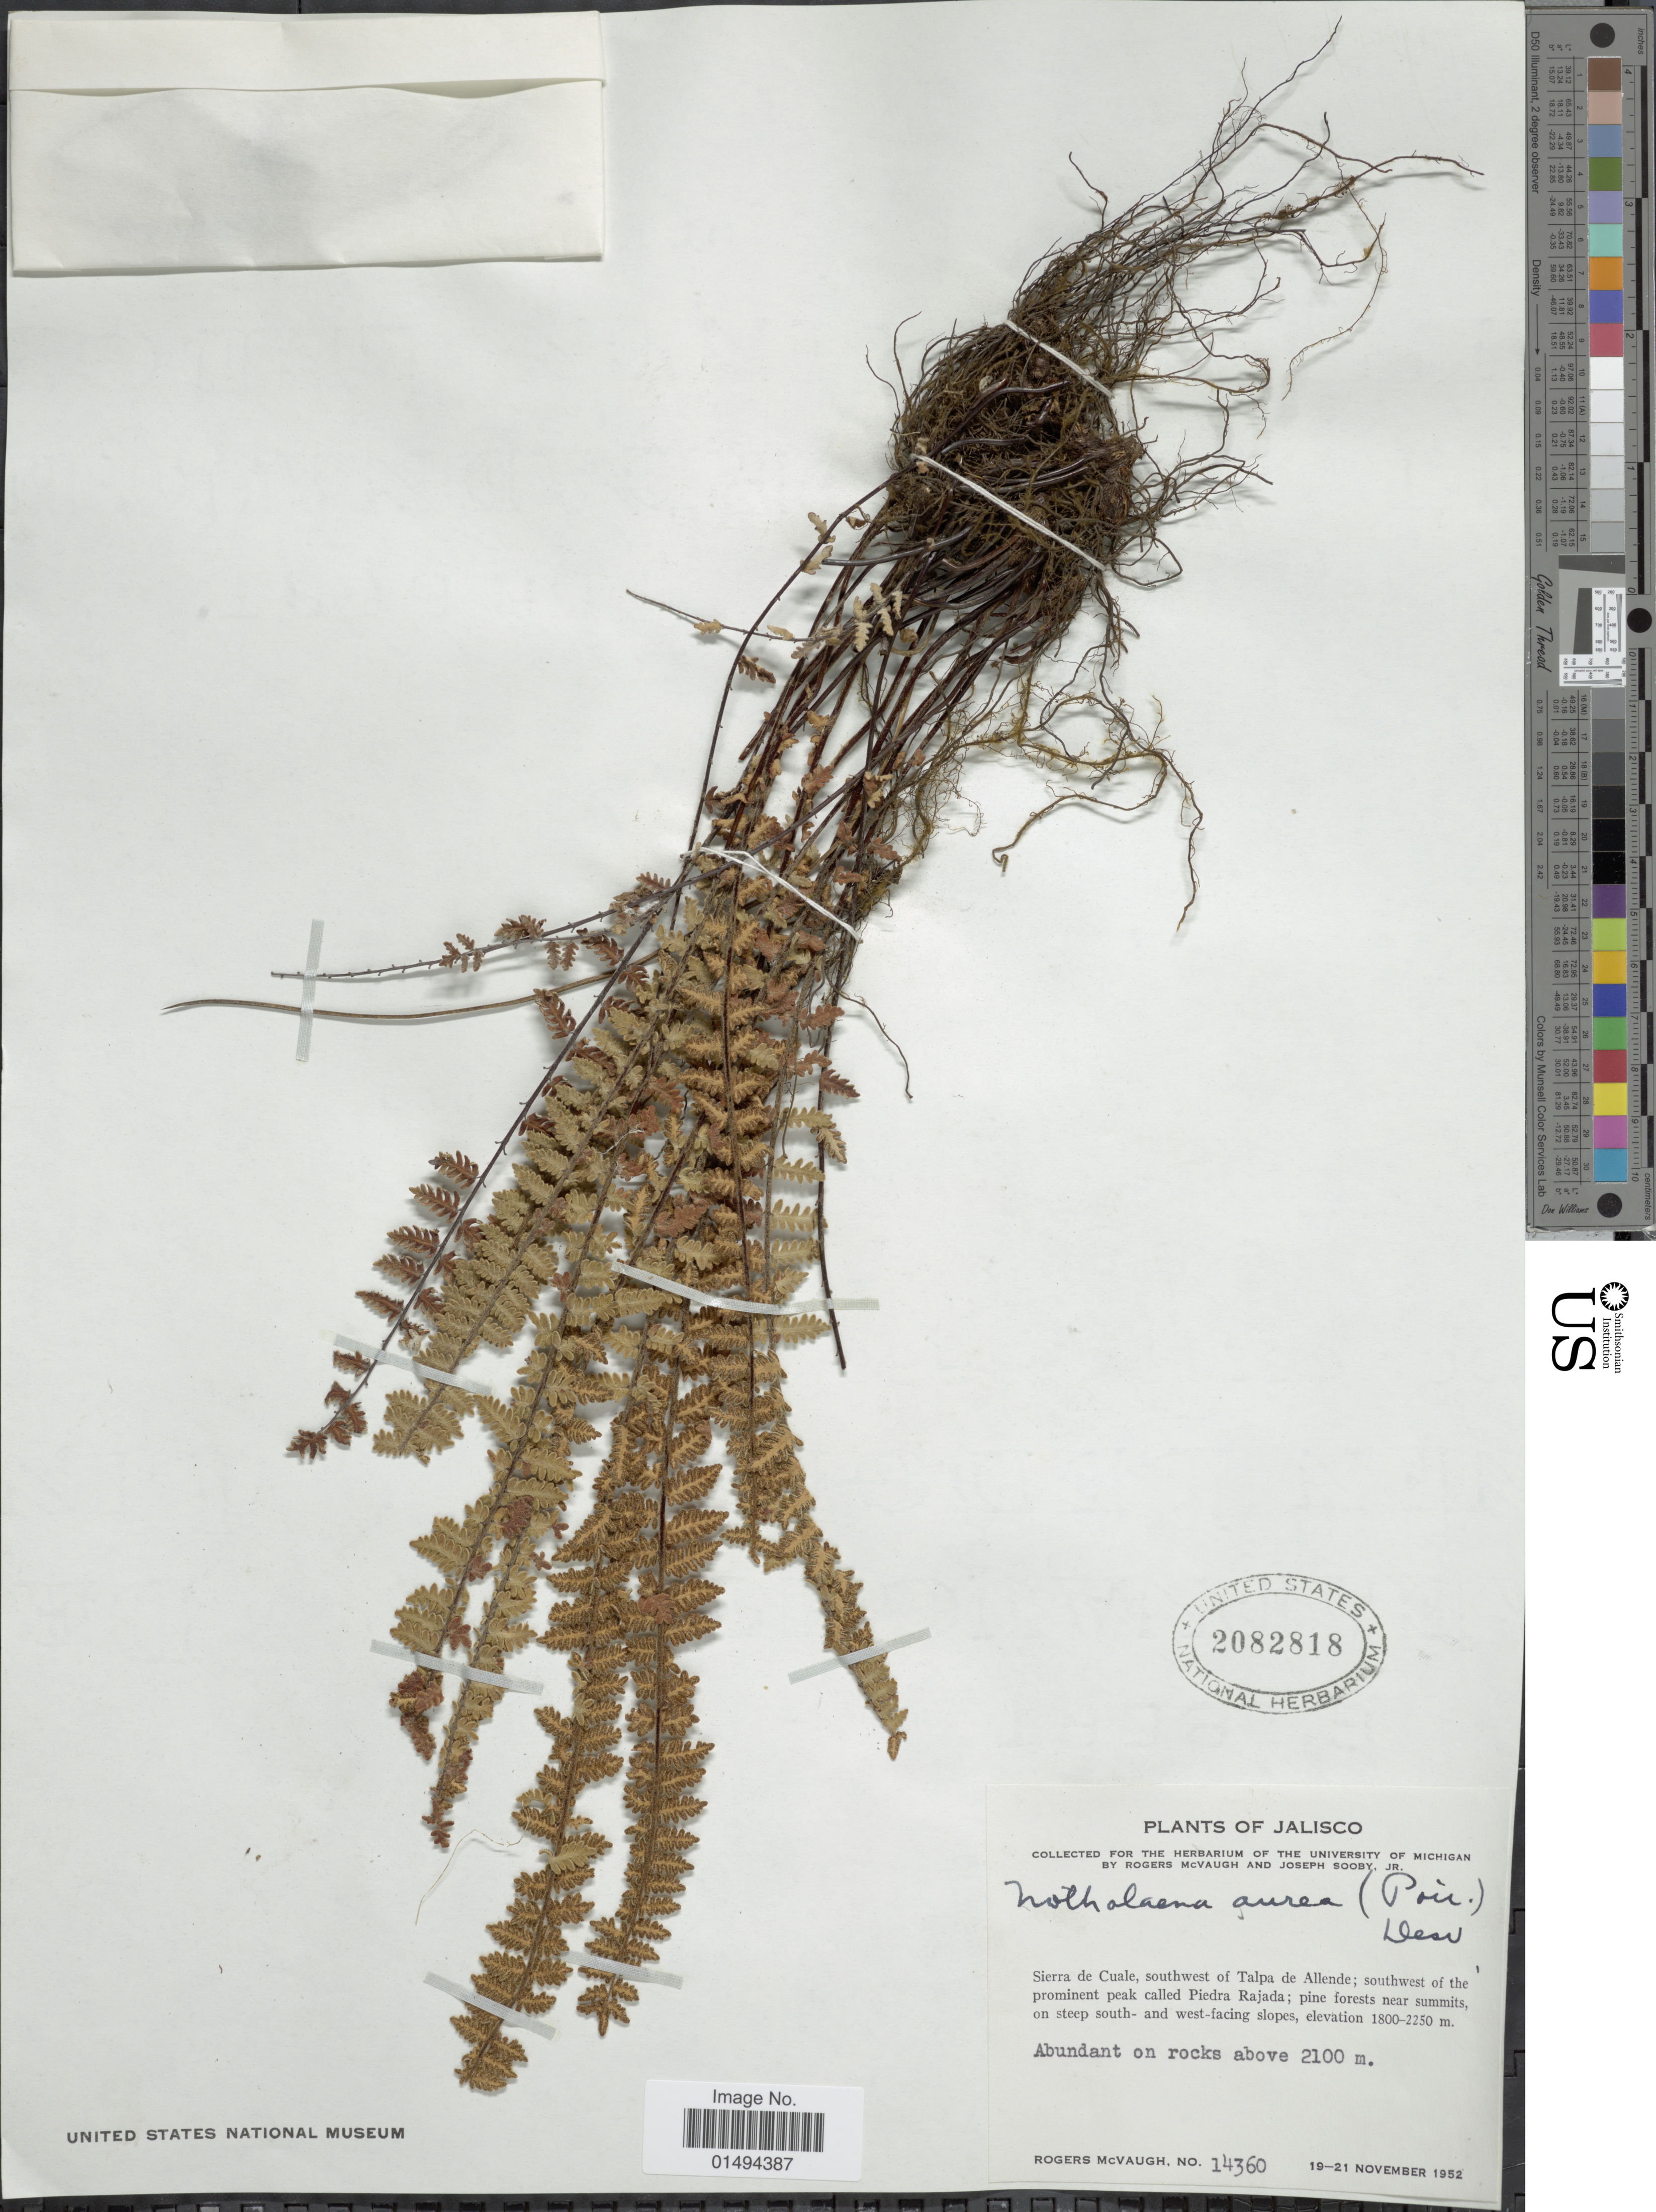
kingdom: Plantae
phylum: Tracheophyta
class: Polypodiopsida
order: Polypodiales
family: Pteridaceae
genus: Myriopteris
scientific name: Myriopteris aurea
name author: (Poir.) Grusz & Windham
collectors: R. McVaugh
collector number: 14360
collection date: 1953-11-19/1953-11-21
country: Mexico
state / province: Jalisco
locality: Sierra de Cuale, southwest of Talpa de Allende; southwest of the prominent peak called Piedra Rajada, pine forest near summits, on steep south and west facing slopes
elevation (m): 2100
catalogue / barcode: US 2082818